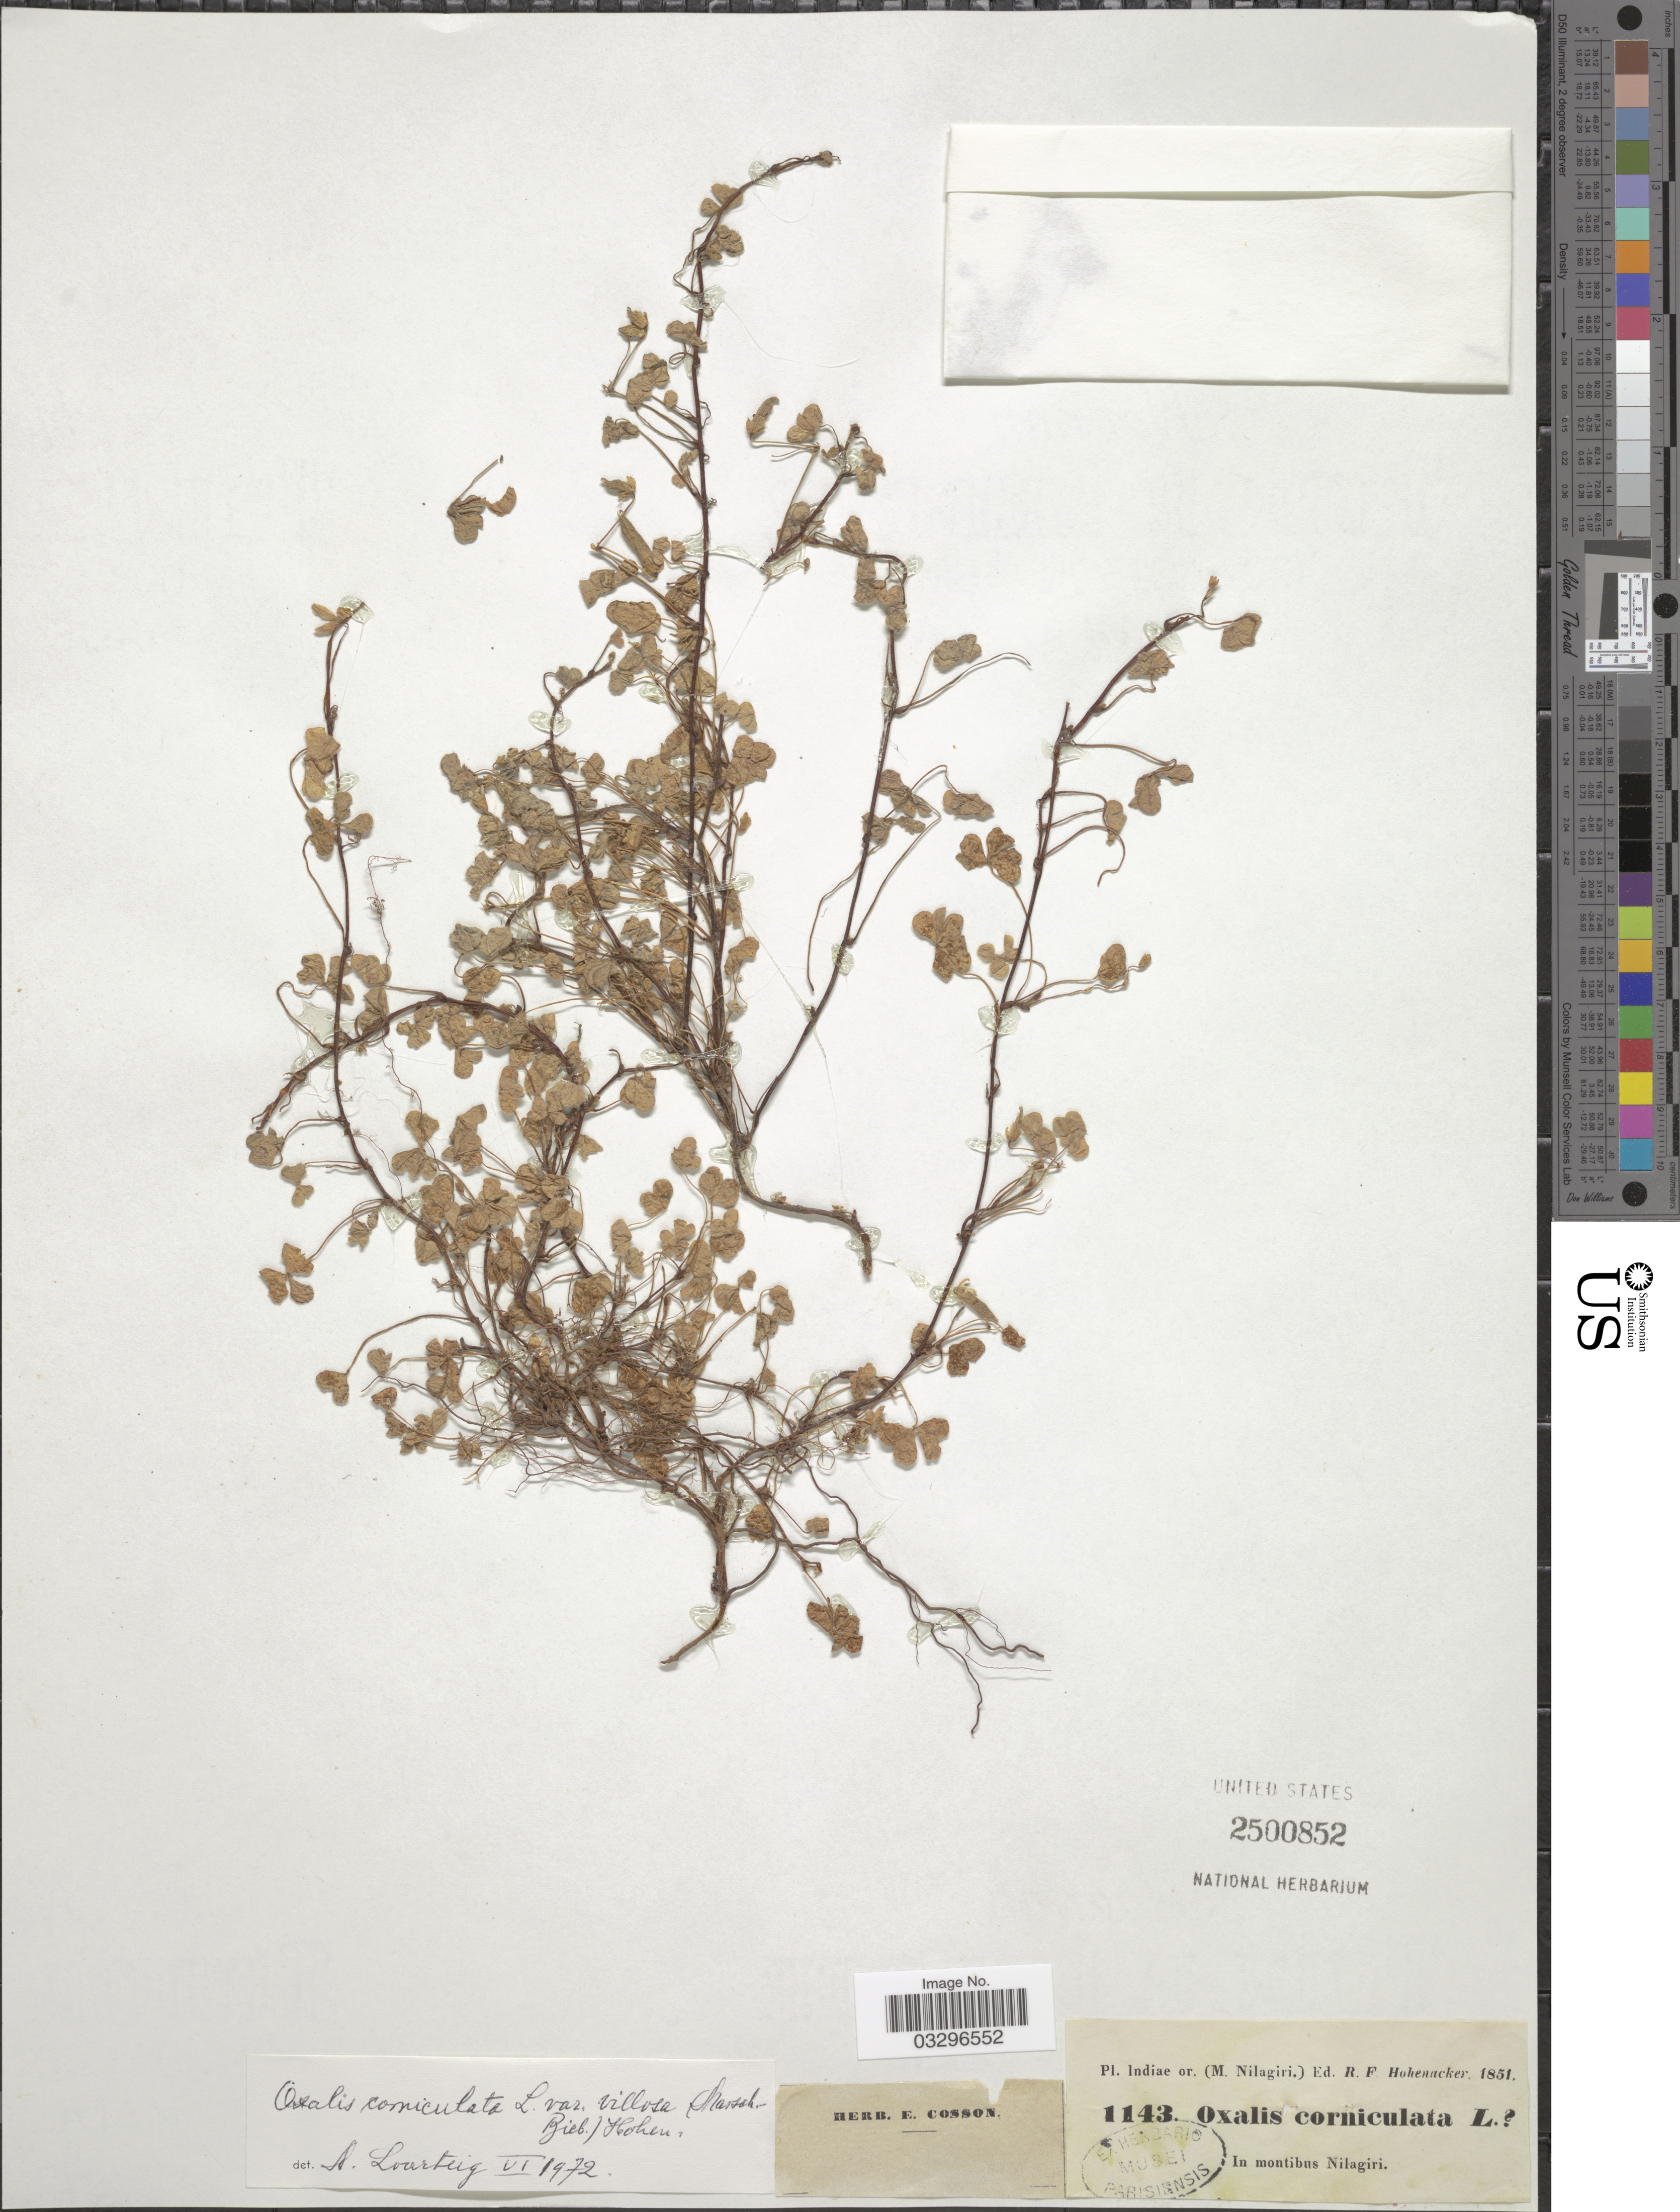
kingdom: Plantae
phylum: Tracheophyta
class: Magnoliopsida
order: Oxalidales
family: Oxalidaceae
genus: Oxalis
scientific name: Oxalis corniculata var. villosa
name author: (M. Bieb.) Hohen.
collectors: R. F. Hohenacker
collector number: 1143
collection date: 1851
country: India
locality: Indiae or. (M. Nilagiri). In montibus Nilagiri.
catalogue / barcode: US 2500852